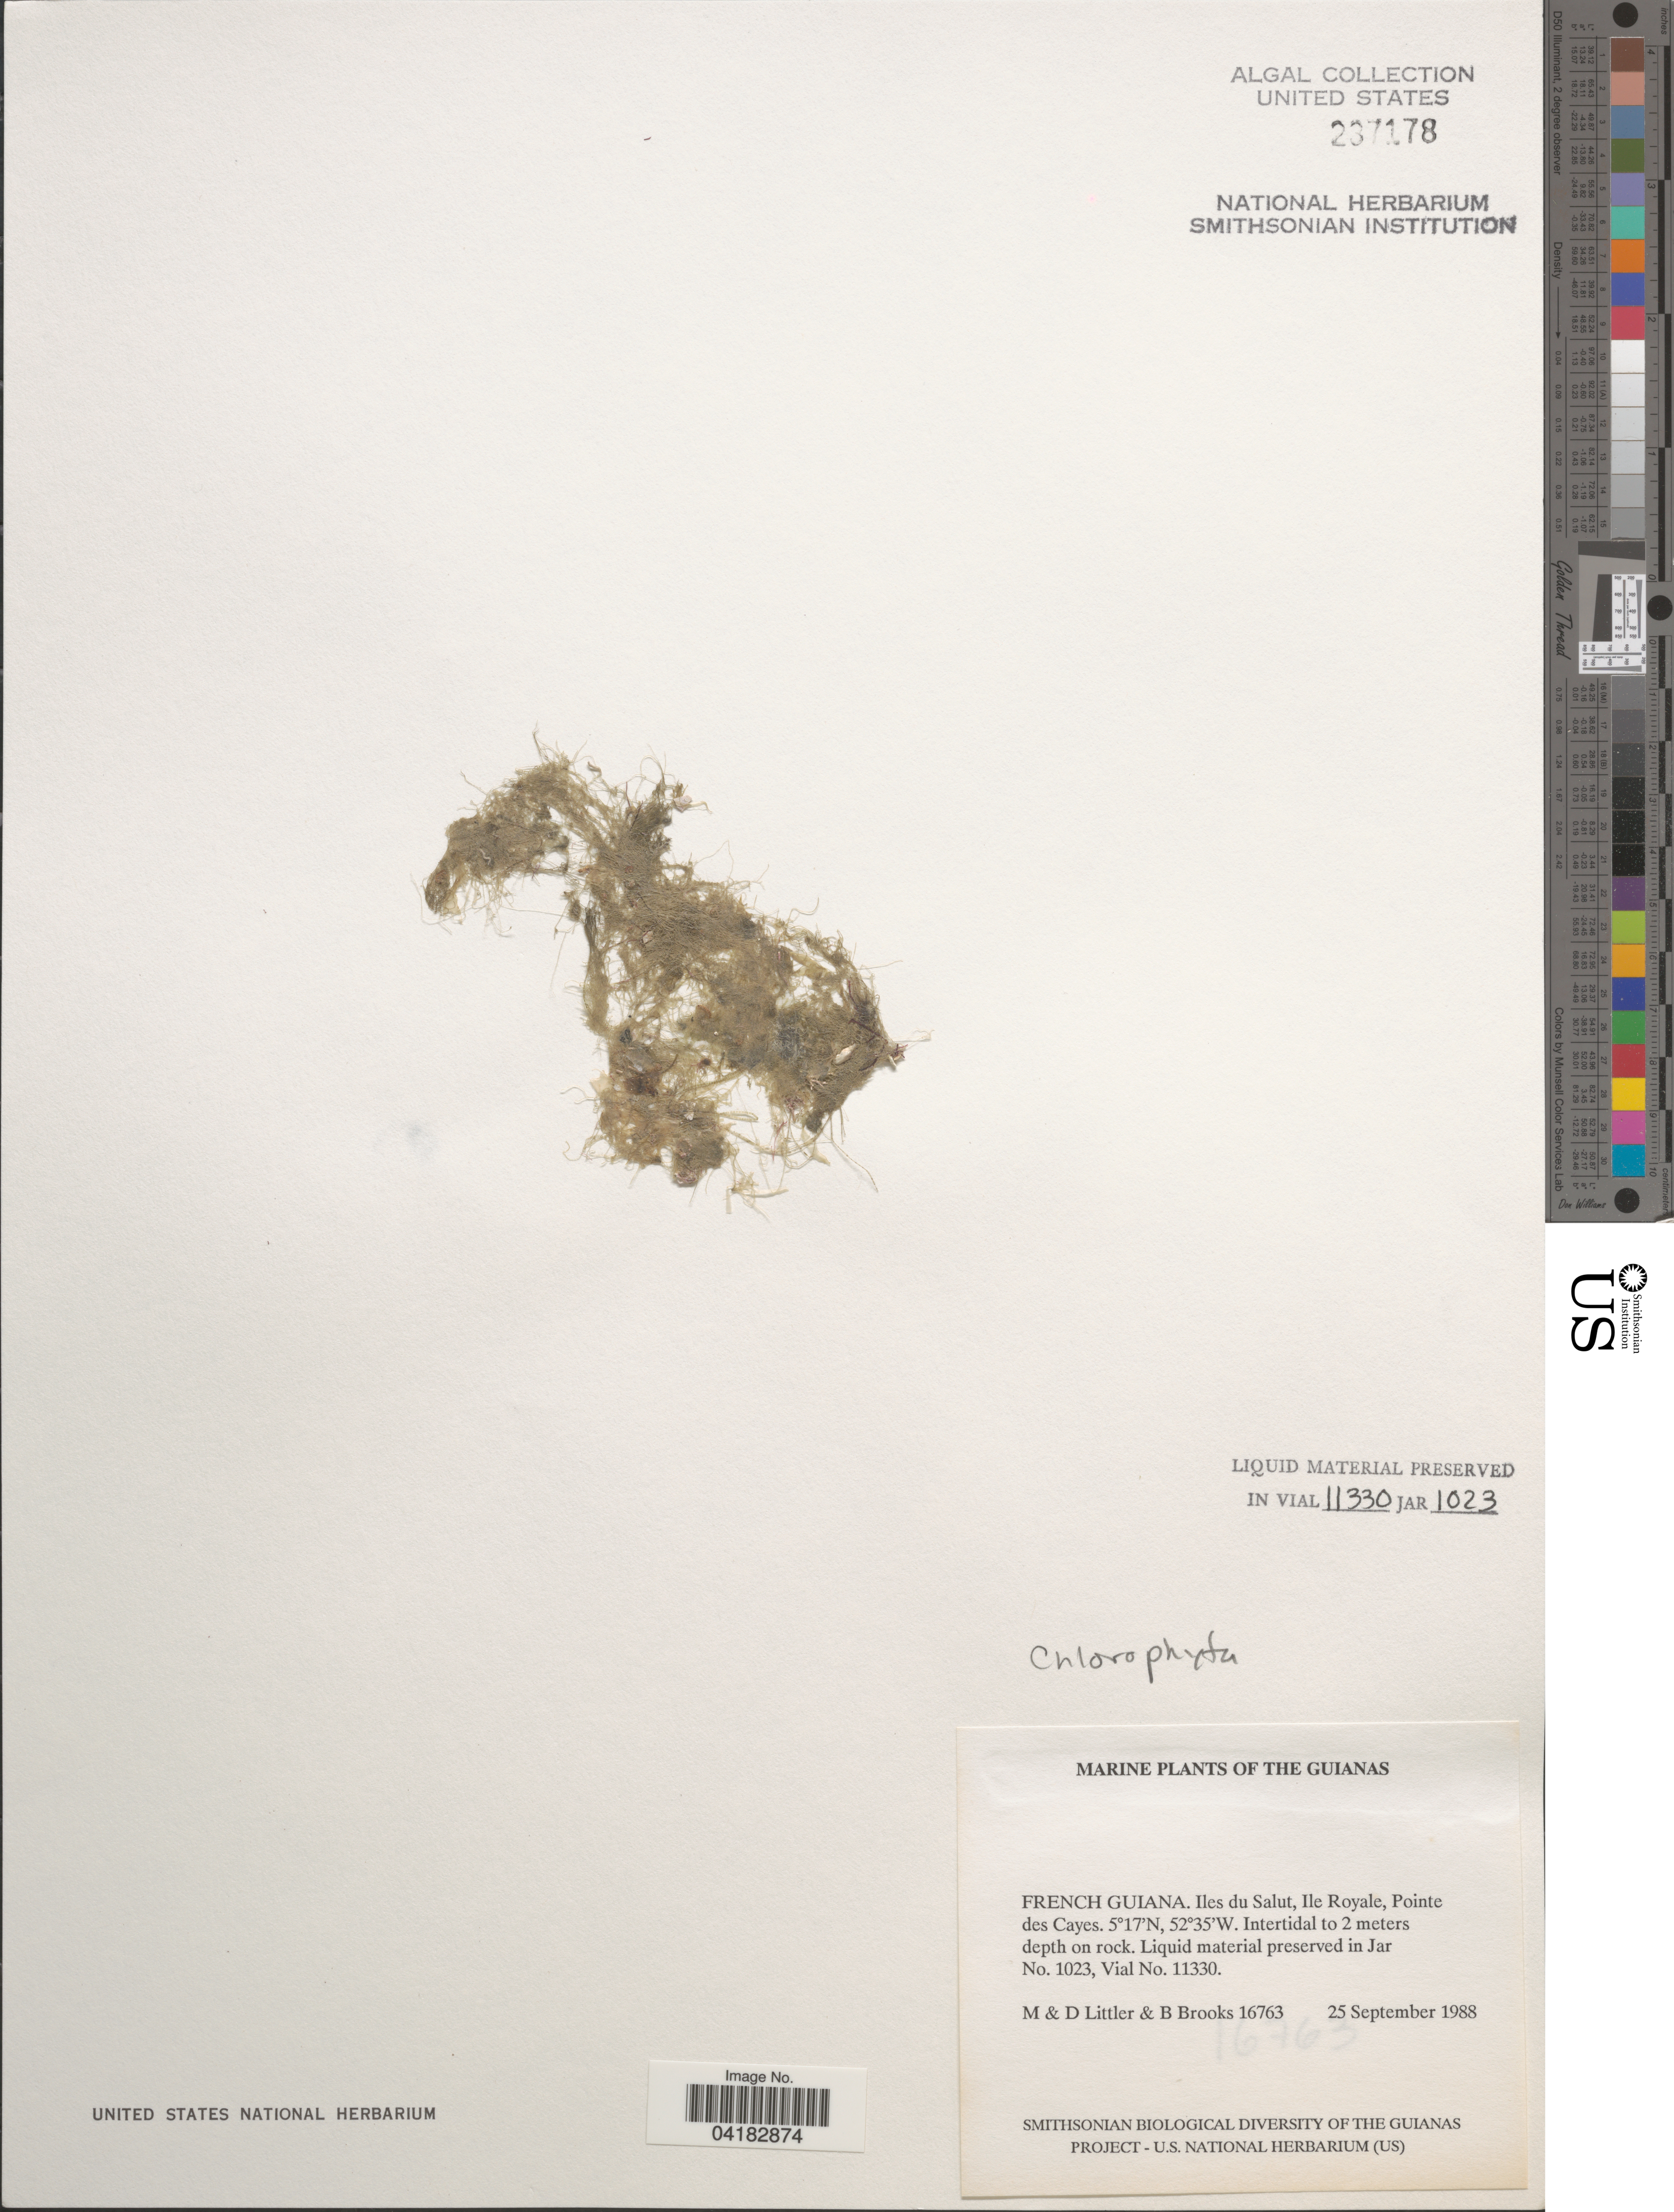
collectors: M. Littler, D. S. Littler & B. Brooks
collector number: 16763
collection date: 1988-09-25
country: French Guiana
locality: Guianas. Iles du Salut, Ile Royale, Pointe des Cayes.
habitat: Intertidal to 2 meters depth on rock.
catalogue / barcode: US 237178